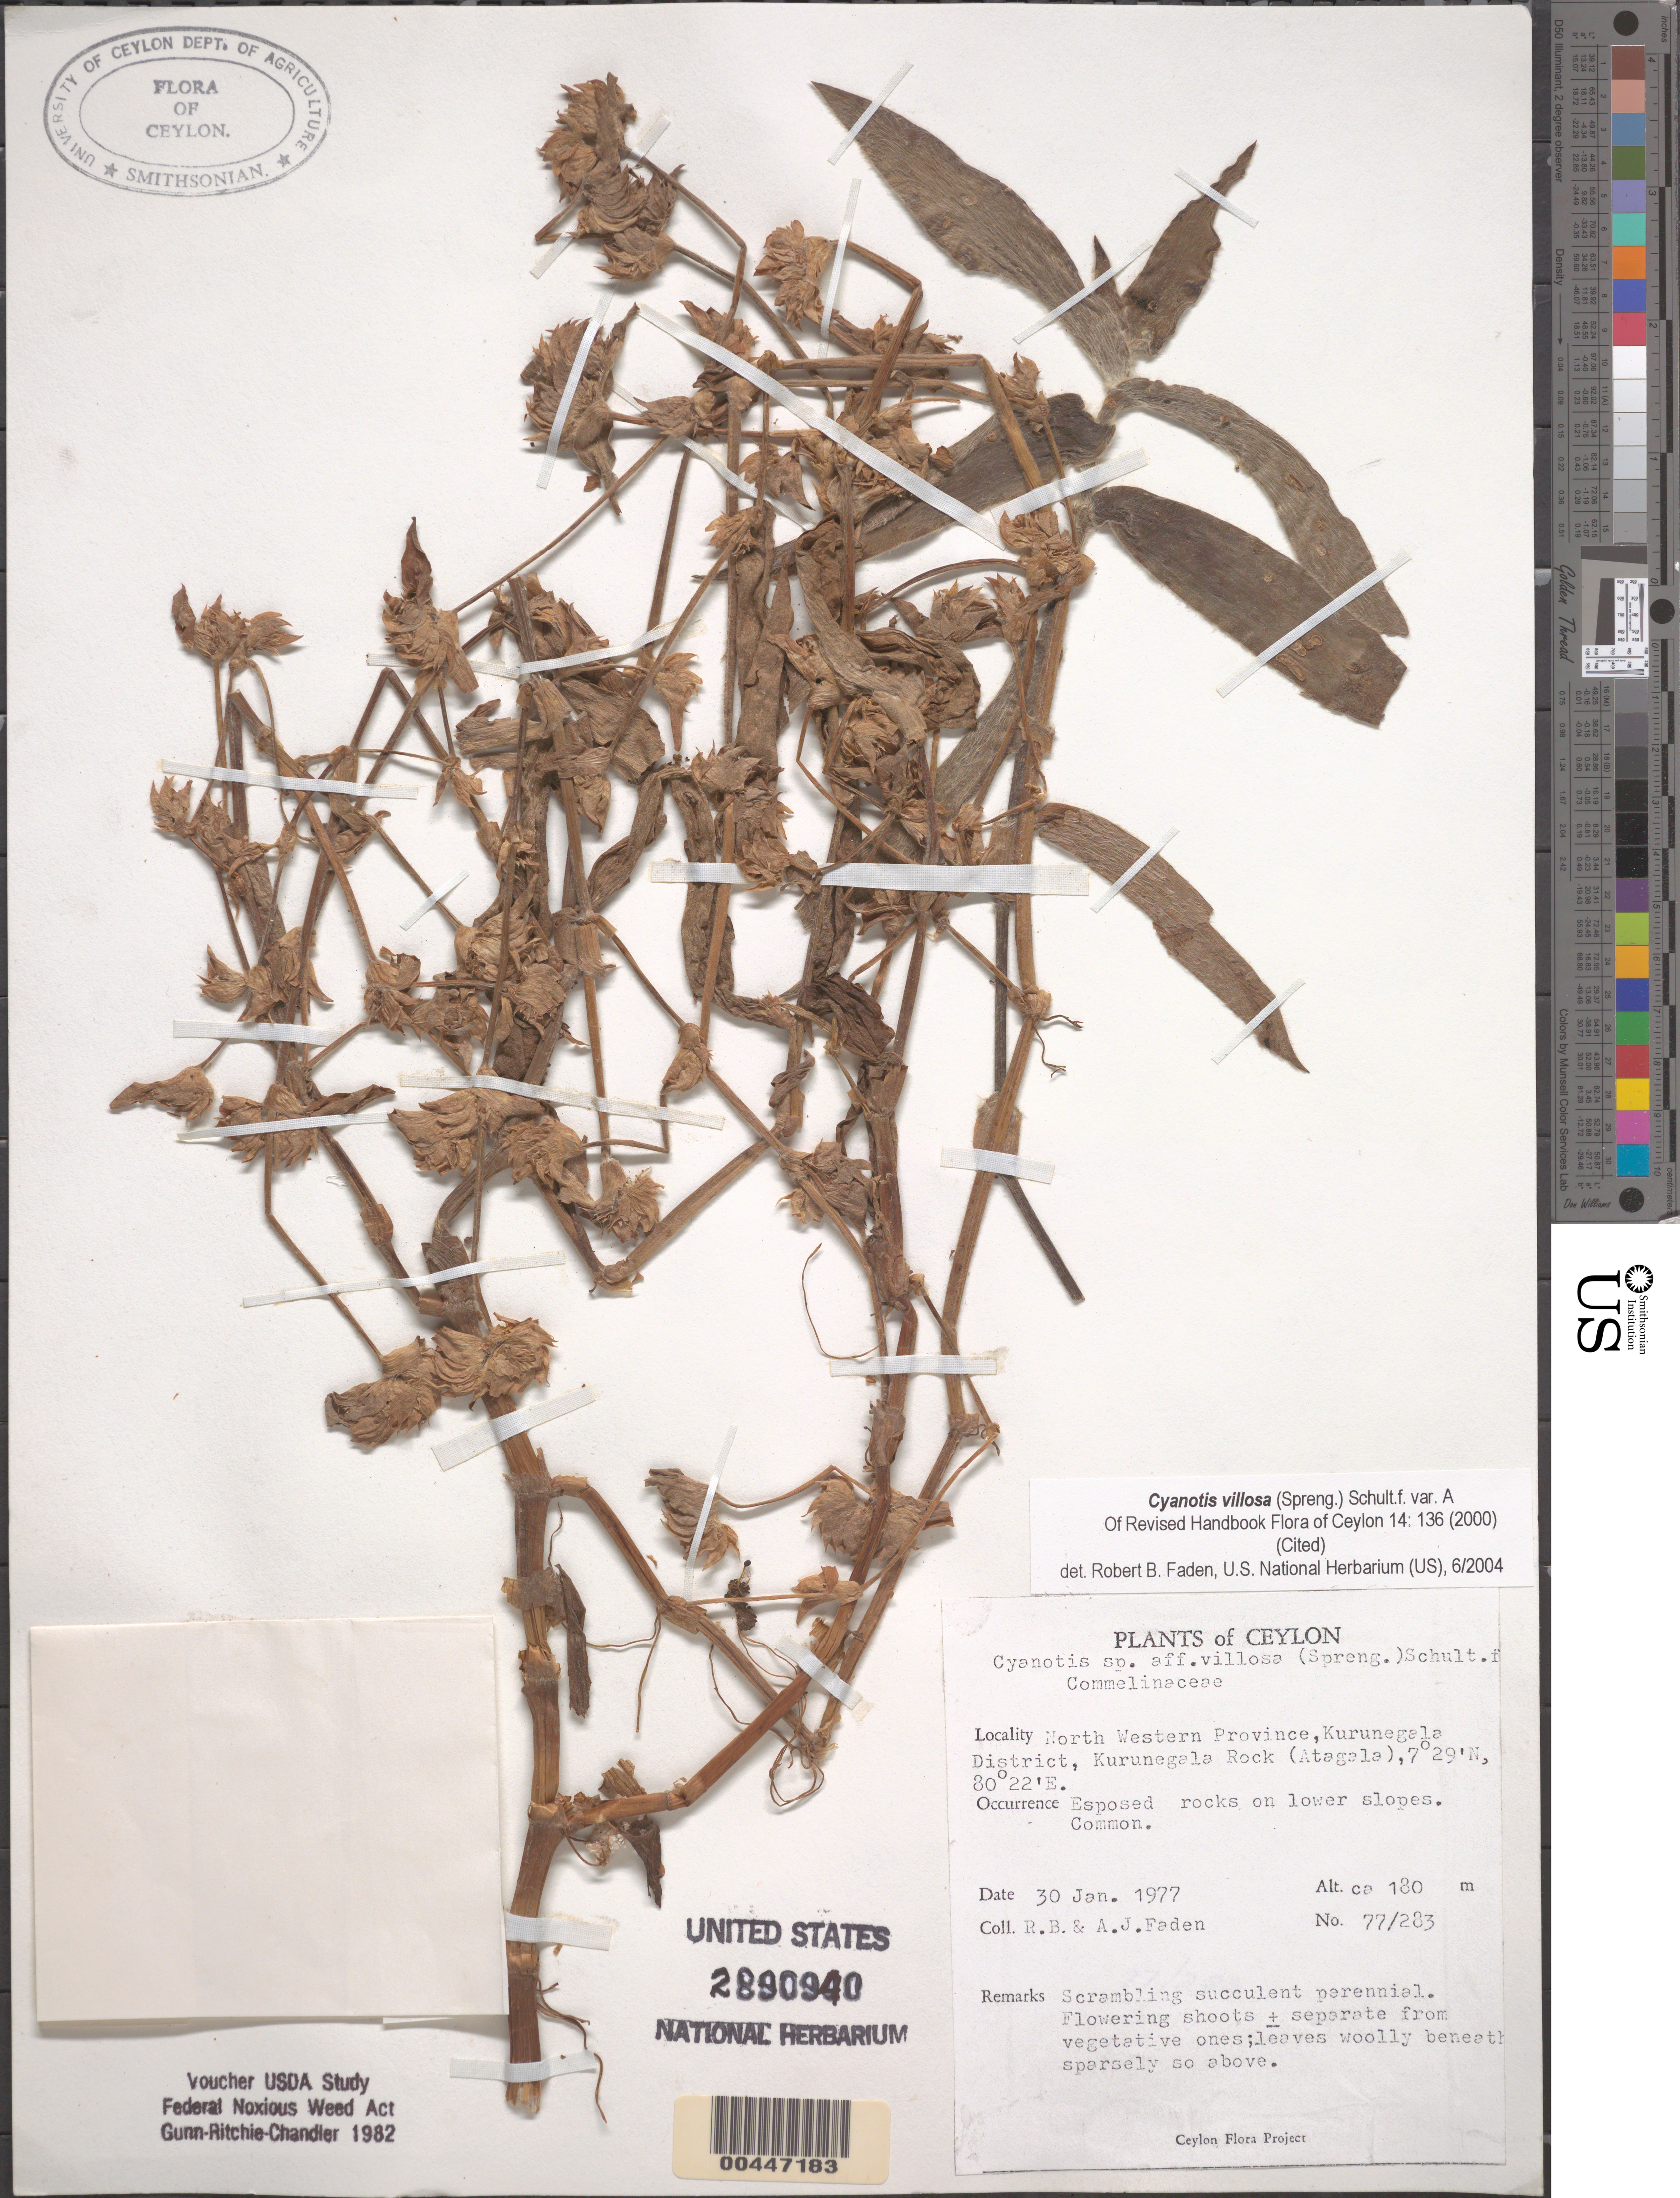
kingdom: Plantae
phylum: Tracheophyta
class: Liliopsida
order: Commelinales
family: Commelinaceae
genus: Cyanotis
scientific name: Cyanotis villosa (Spreng.) Schult. & Schult. f. var. A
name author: (Spreng.) Schult. & Schult. f.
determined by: Faden, Robert B., (US), Smithsonian Institution - National Museum of Natural History (UNITED STATES)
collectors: R. B. Faden & A. J. Faden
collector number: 77/283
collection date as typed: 30 Jan 1977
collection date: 1977-01-30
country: Sri Lanka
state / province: Central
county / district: Matale Dist.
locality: Riverstone estate, rottota-dikpatana road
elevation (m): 335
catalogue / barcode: US 2890940